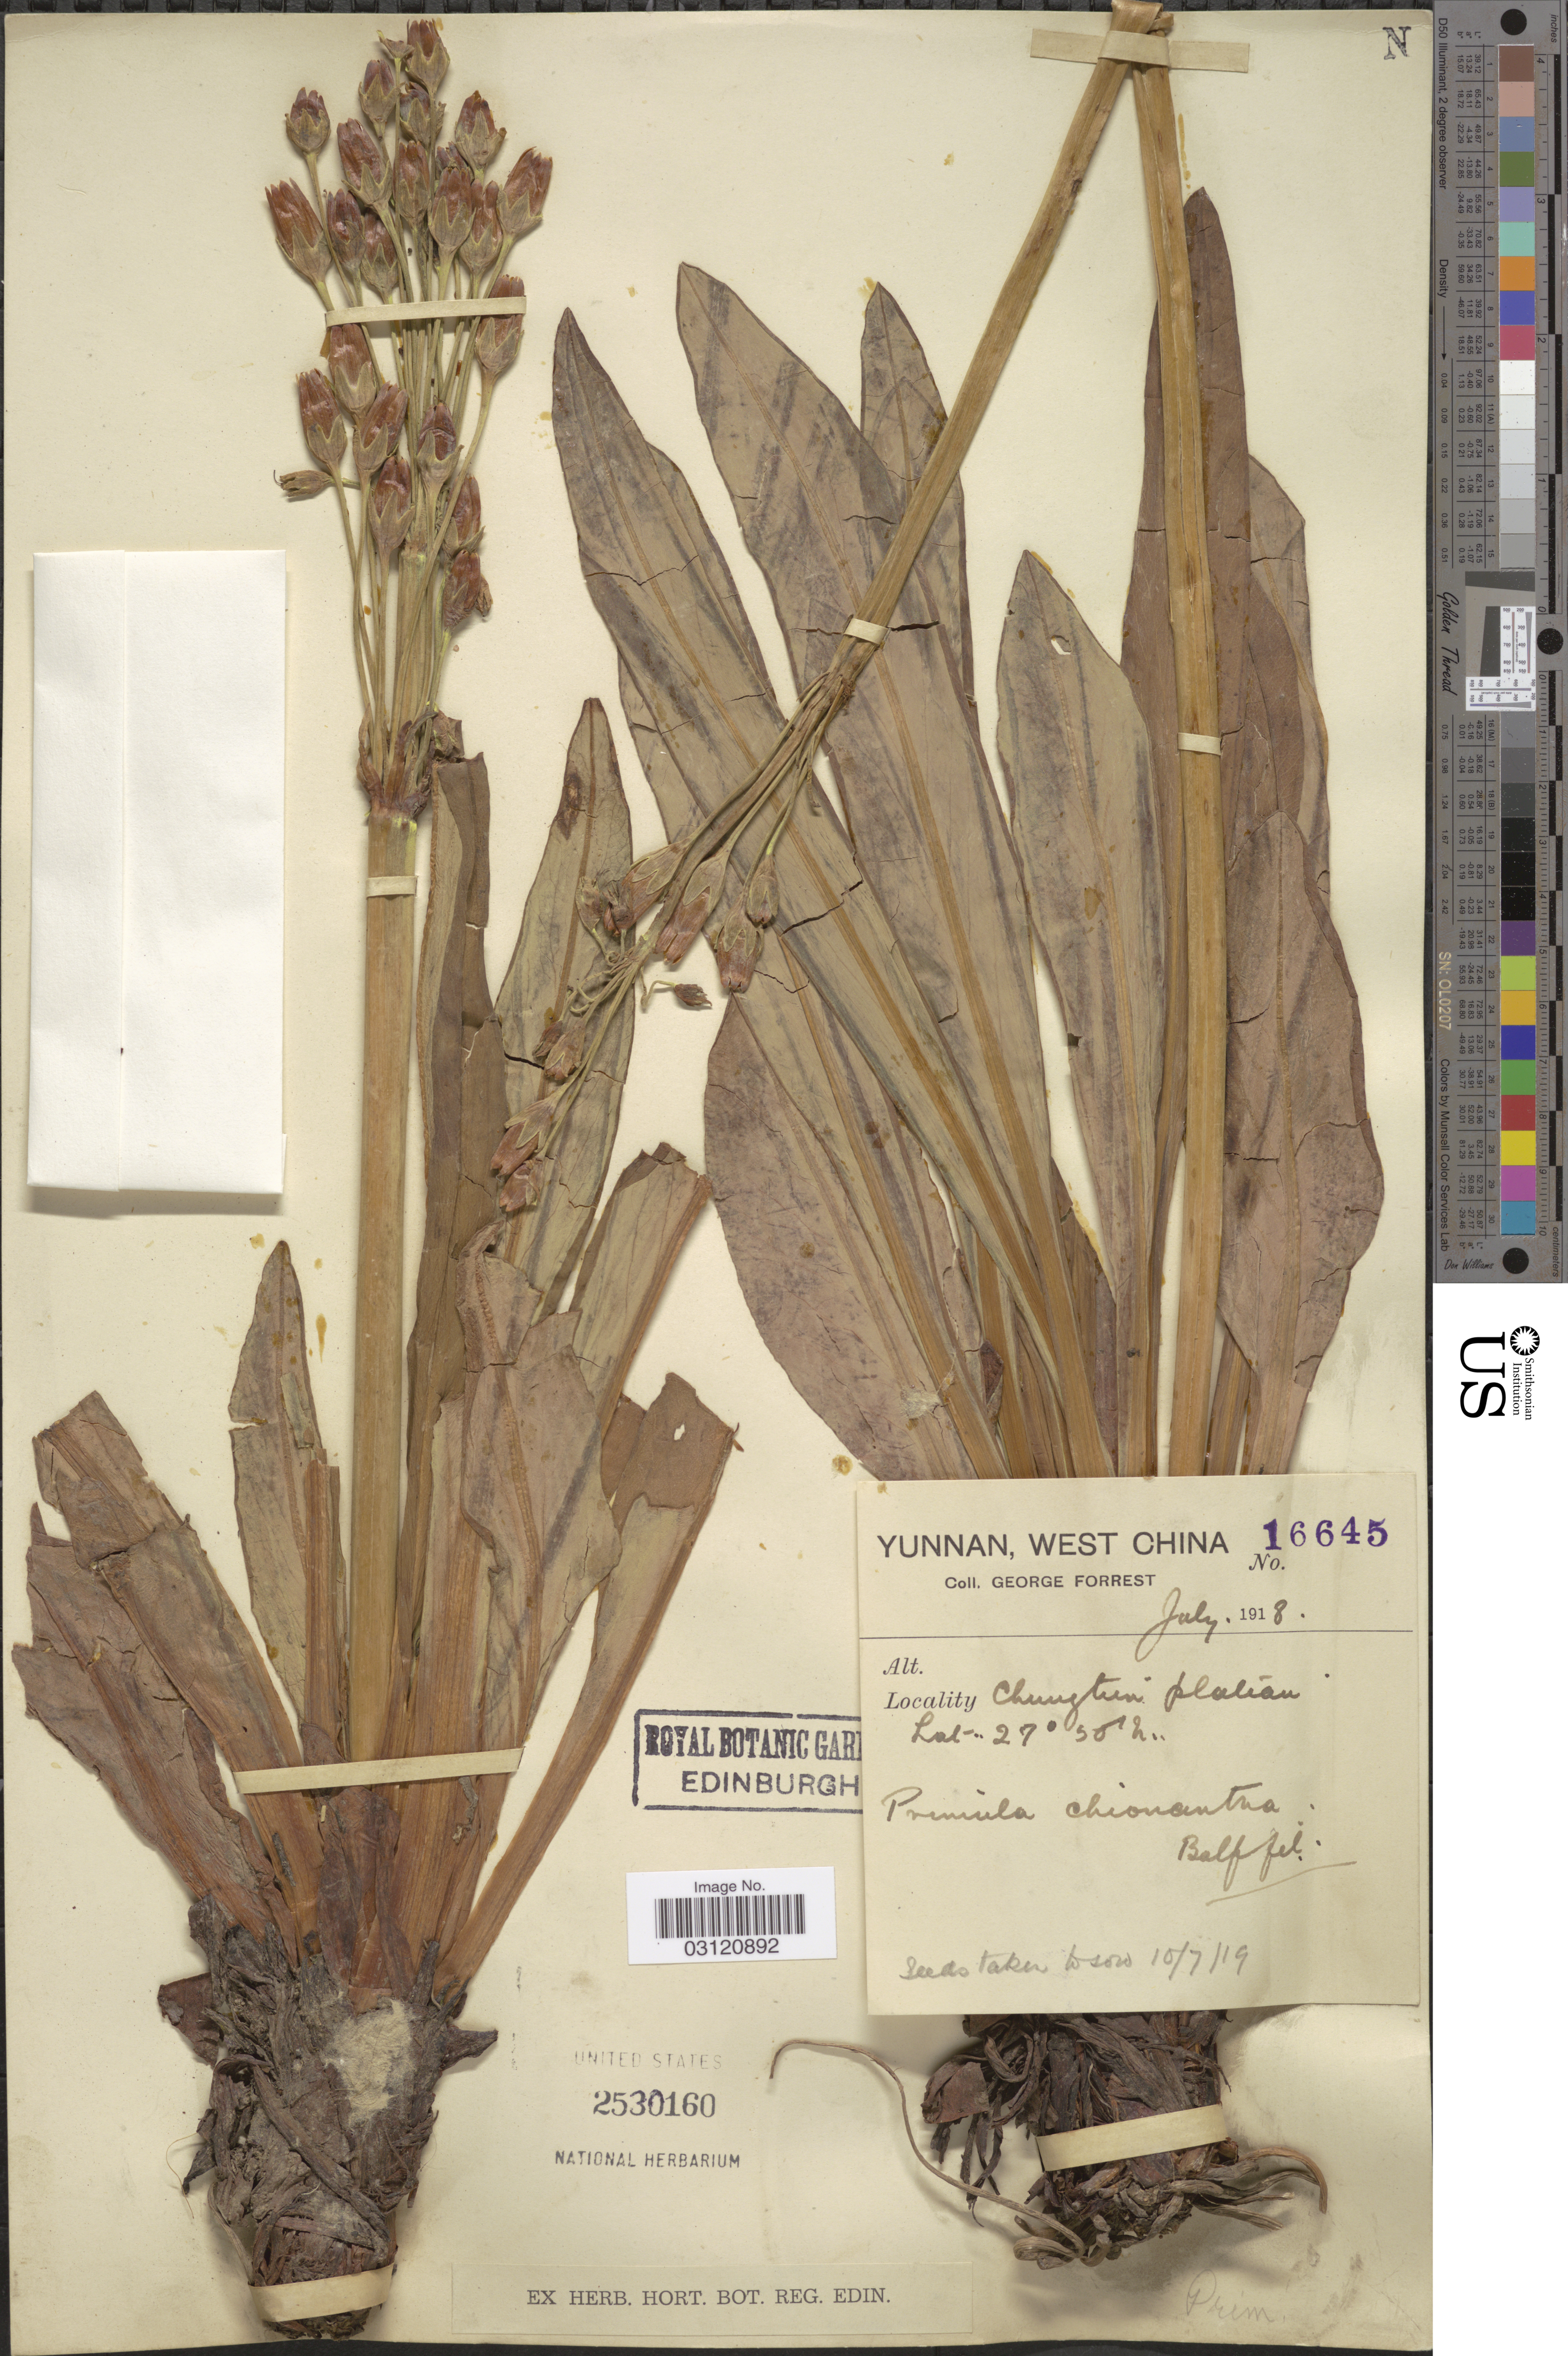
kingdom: Plantae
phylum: Tracheophyta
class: Magnoliopsida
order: Ericales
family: Primulaceae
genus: Primula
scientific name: Primula chionantha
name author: Balf. f. & Forrest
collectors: G. Forrest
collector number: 16645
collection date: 1918-07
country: China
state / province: Yunnan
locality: West China. Chungtien plateau.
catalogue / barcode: US 2530160